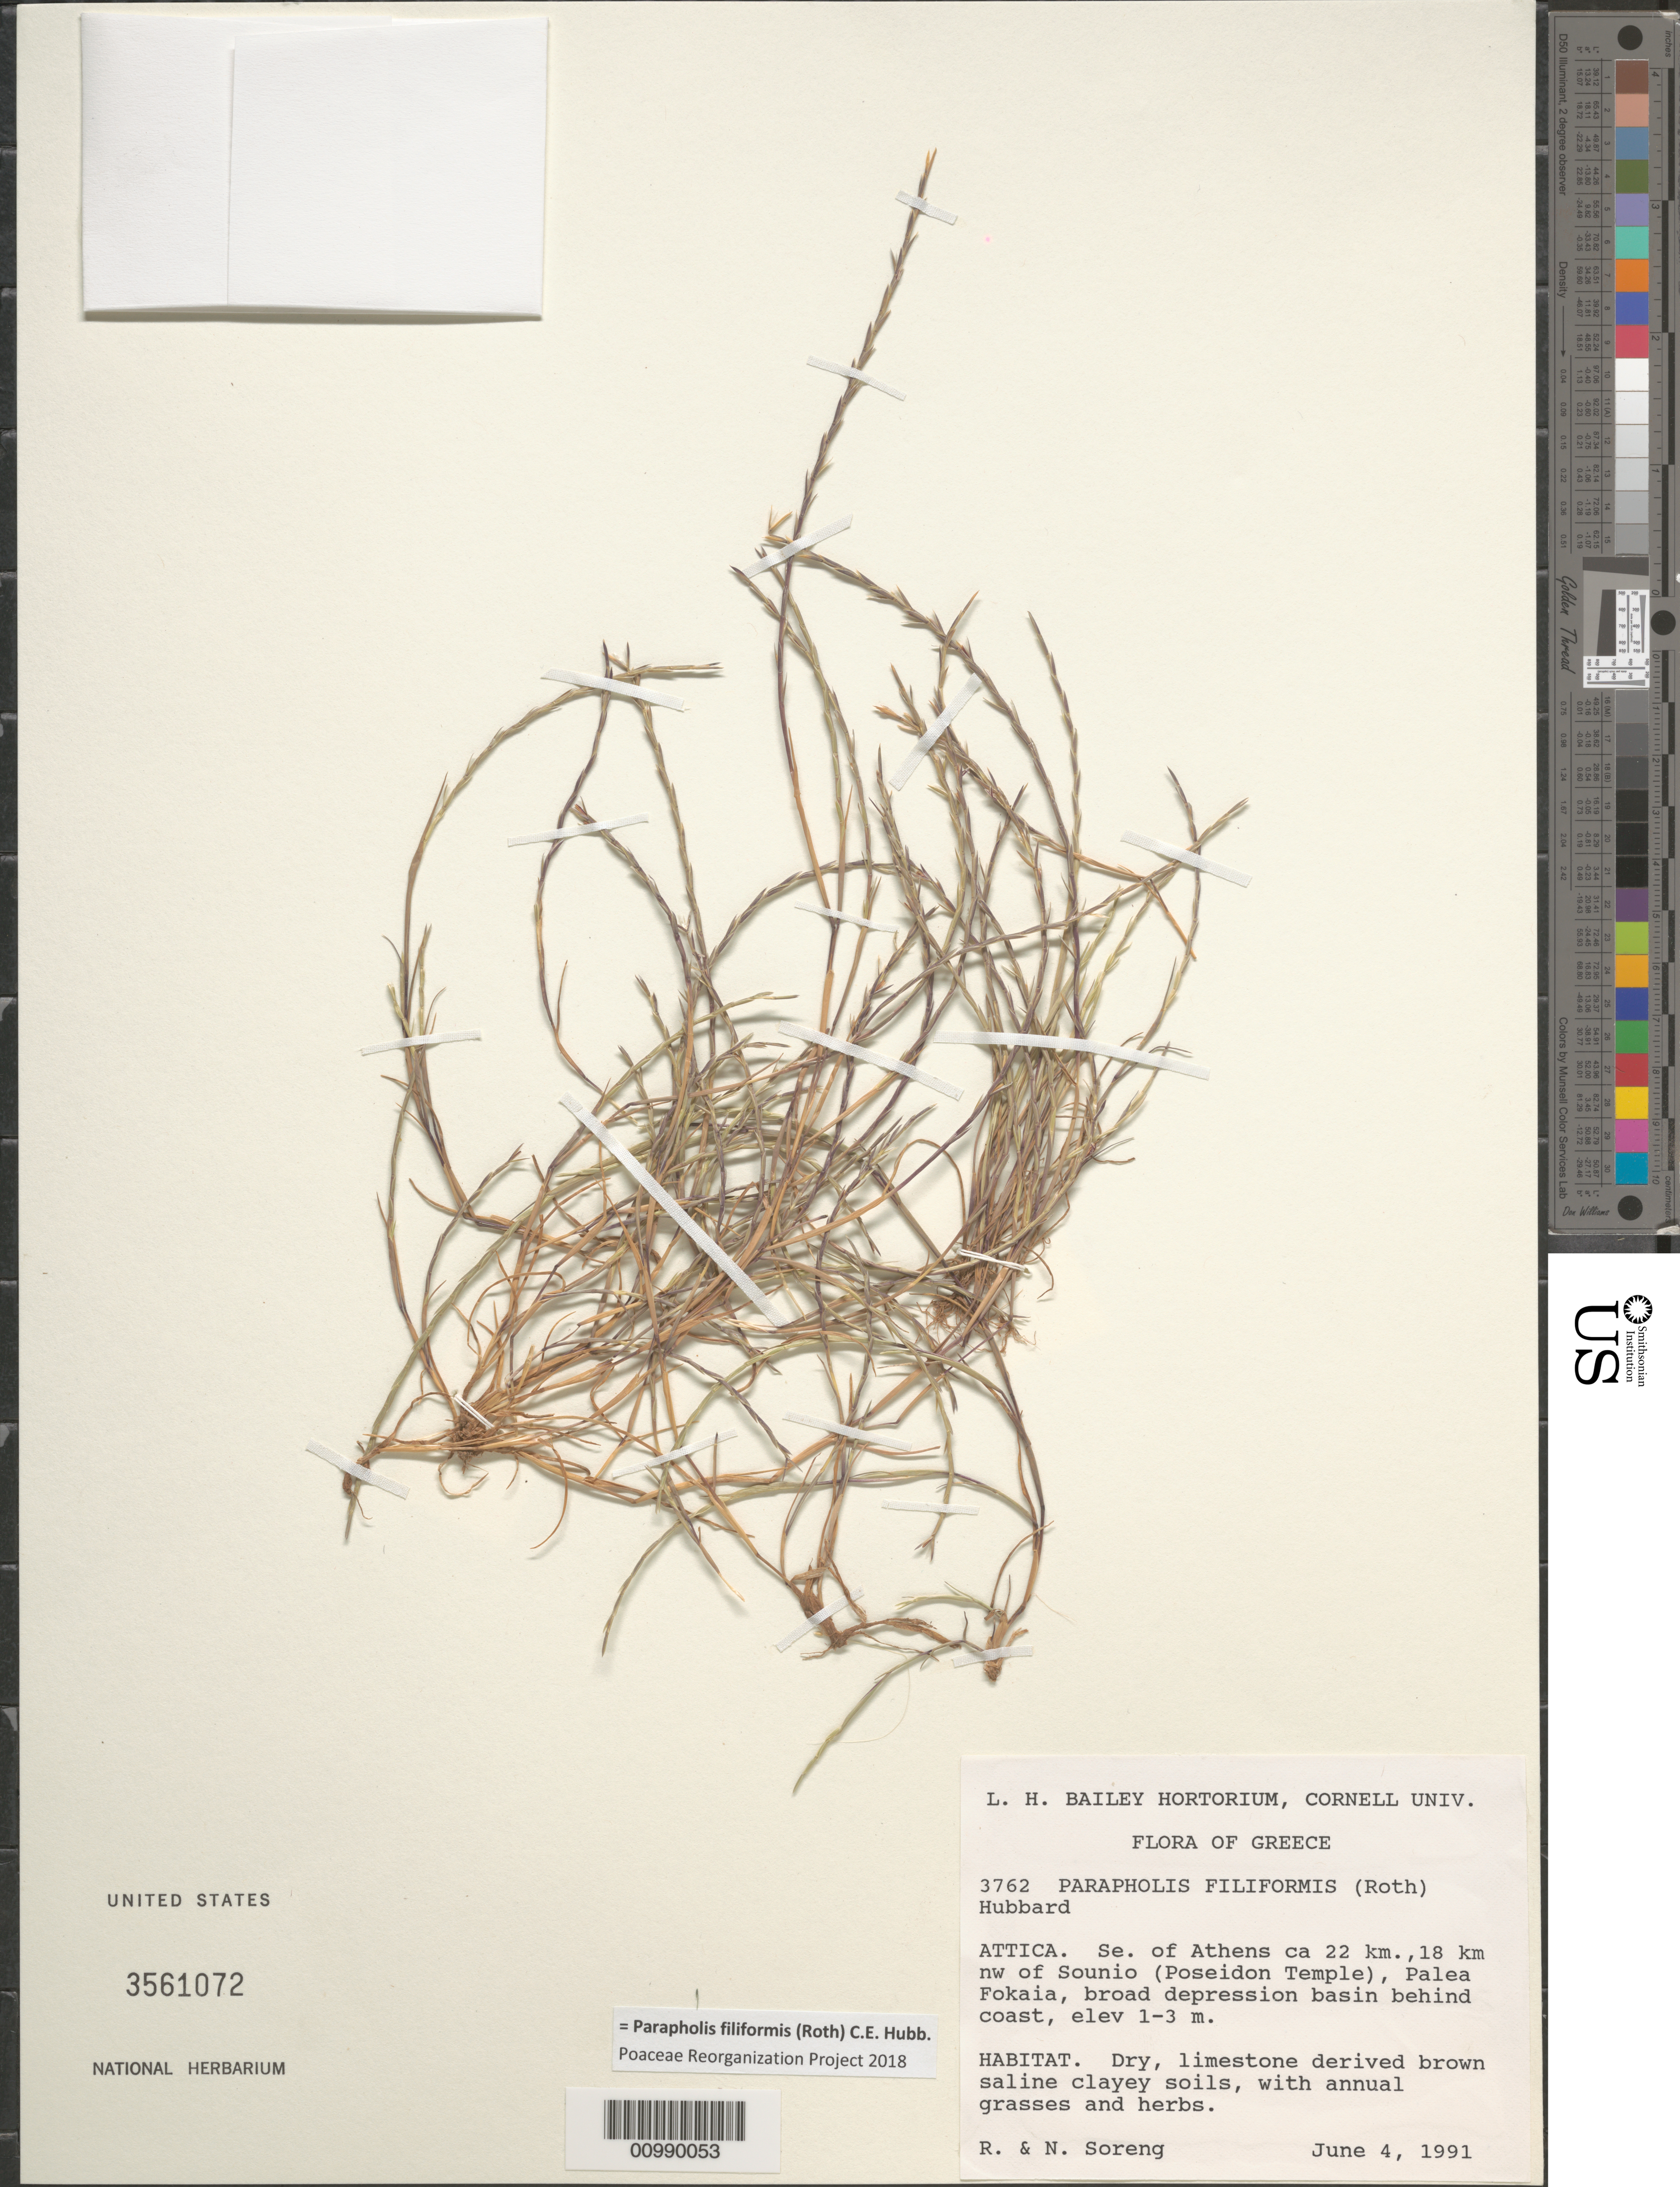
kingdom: Plantae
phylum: Tracheophyta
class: Liliopsida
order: Poales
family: Poaceae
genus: Parapholis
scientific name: Parapholis filiformis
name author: (Roth) C.E. Hubb.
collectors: R. J. Soreng & N. L. Soreng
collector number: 3762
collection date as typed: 04 Jun 1991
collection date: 1991-06-04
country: Greece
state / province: Attica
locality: SE of Athens ca 22 km., 18 km NW of Sounio (Poseidon Temple), low forested hills near coast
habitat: Dry, limestone derived brown saline clayey soils, with annual grasses and herbs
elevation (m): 2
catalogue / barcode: US 3561072